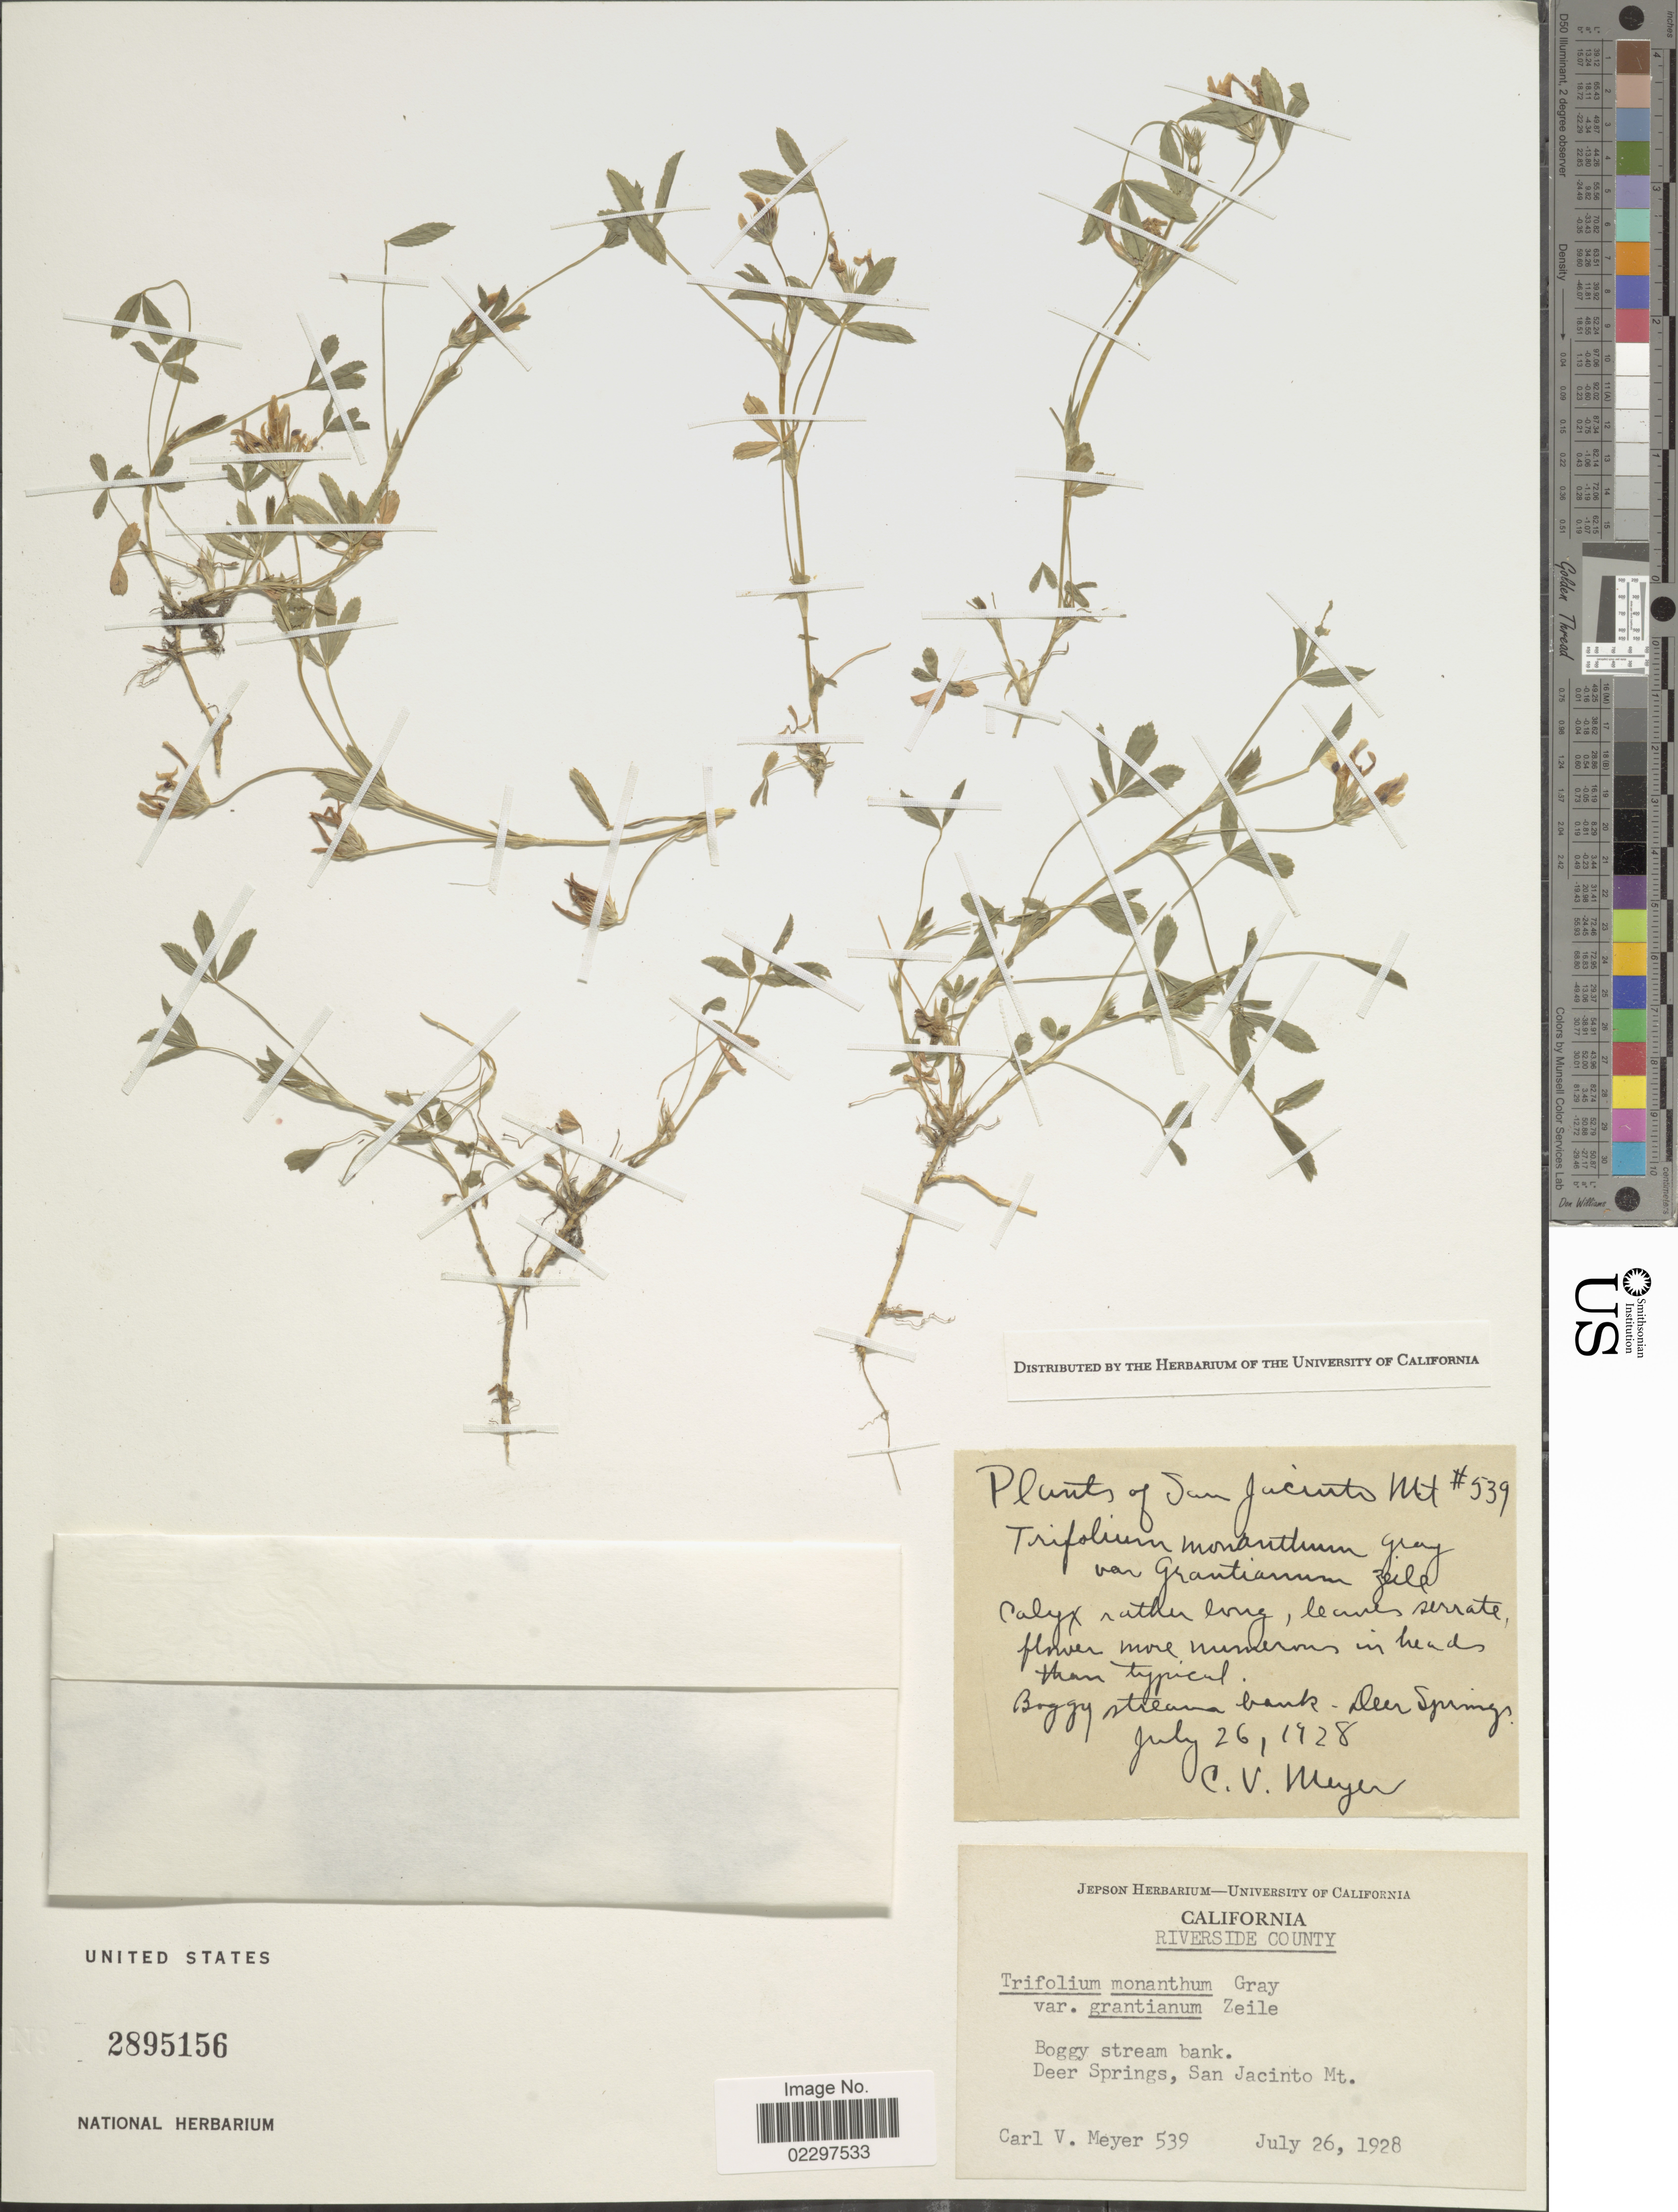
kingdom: Plantae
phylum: Tracheophyta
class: Magnoliopsida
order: Fabales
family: Fabaceae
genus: Trifolium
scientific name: Trifolium monanthum subsp. grantianum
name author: (A. Heller) Parish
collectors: C. V. Meyer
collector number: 539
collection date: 1928-07-26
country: United States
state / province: California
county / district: Riverside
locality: Riverside County. Deer Springs, San Jacinto Mt.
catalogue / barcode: US 2895156